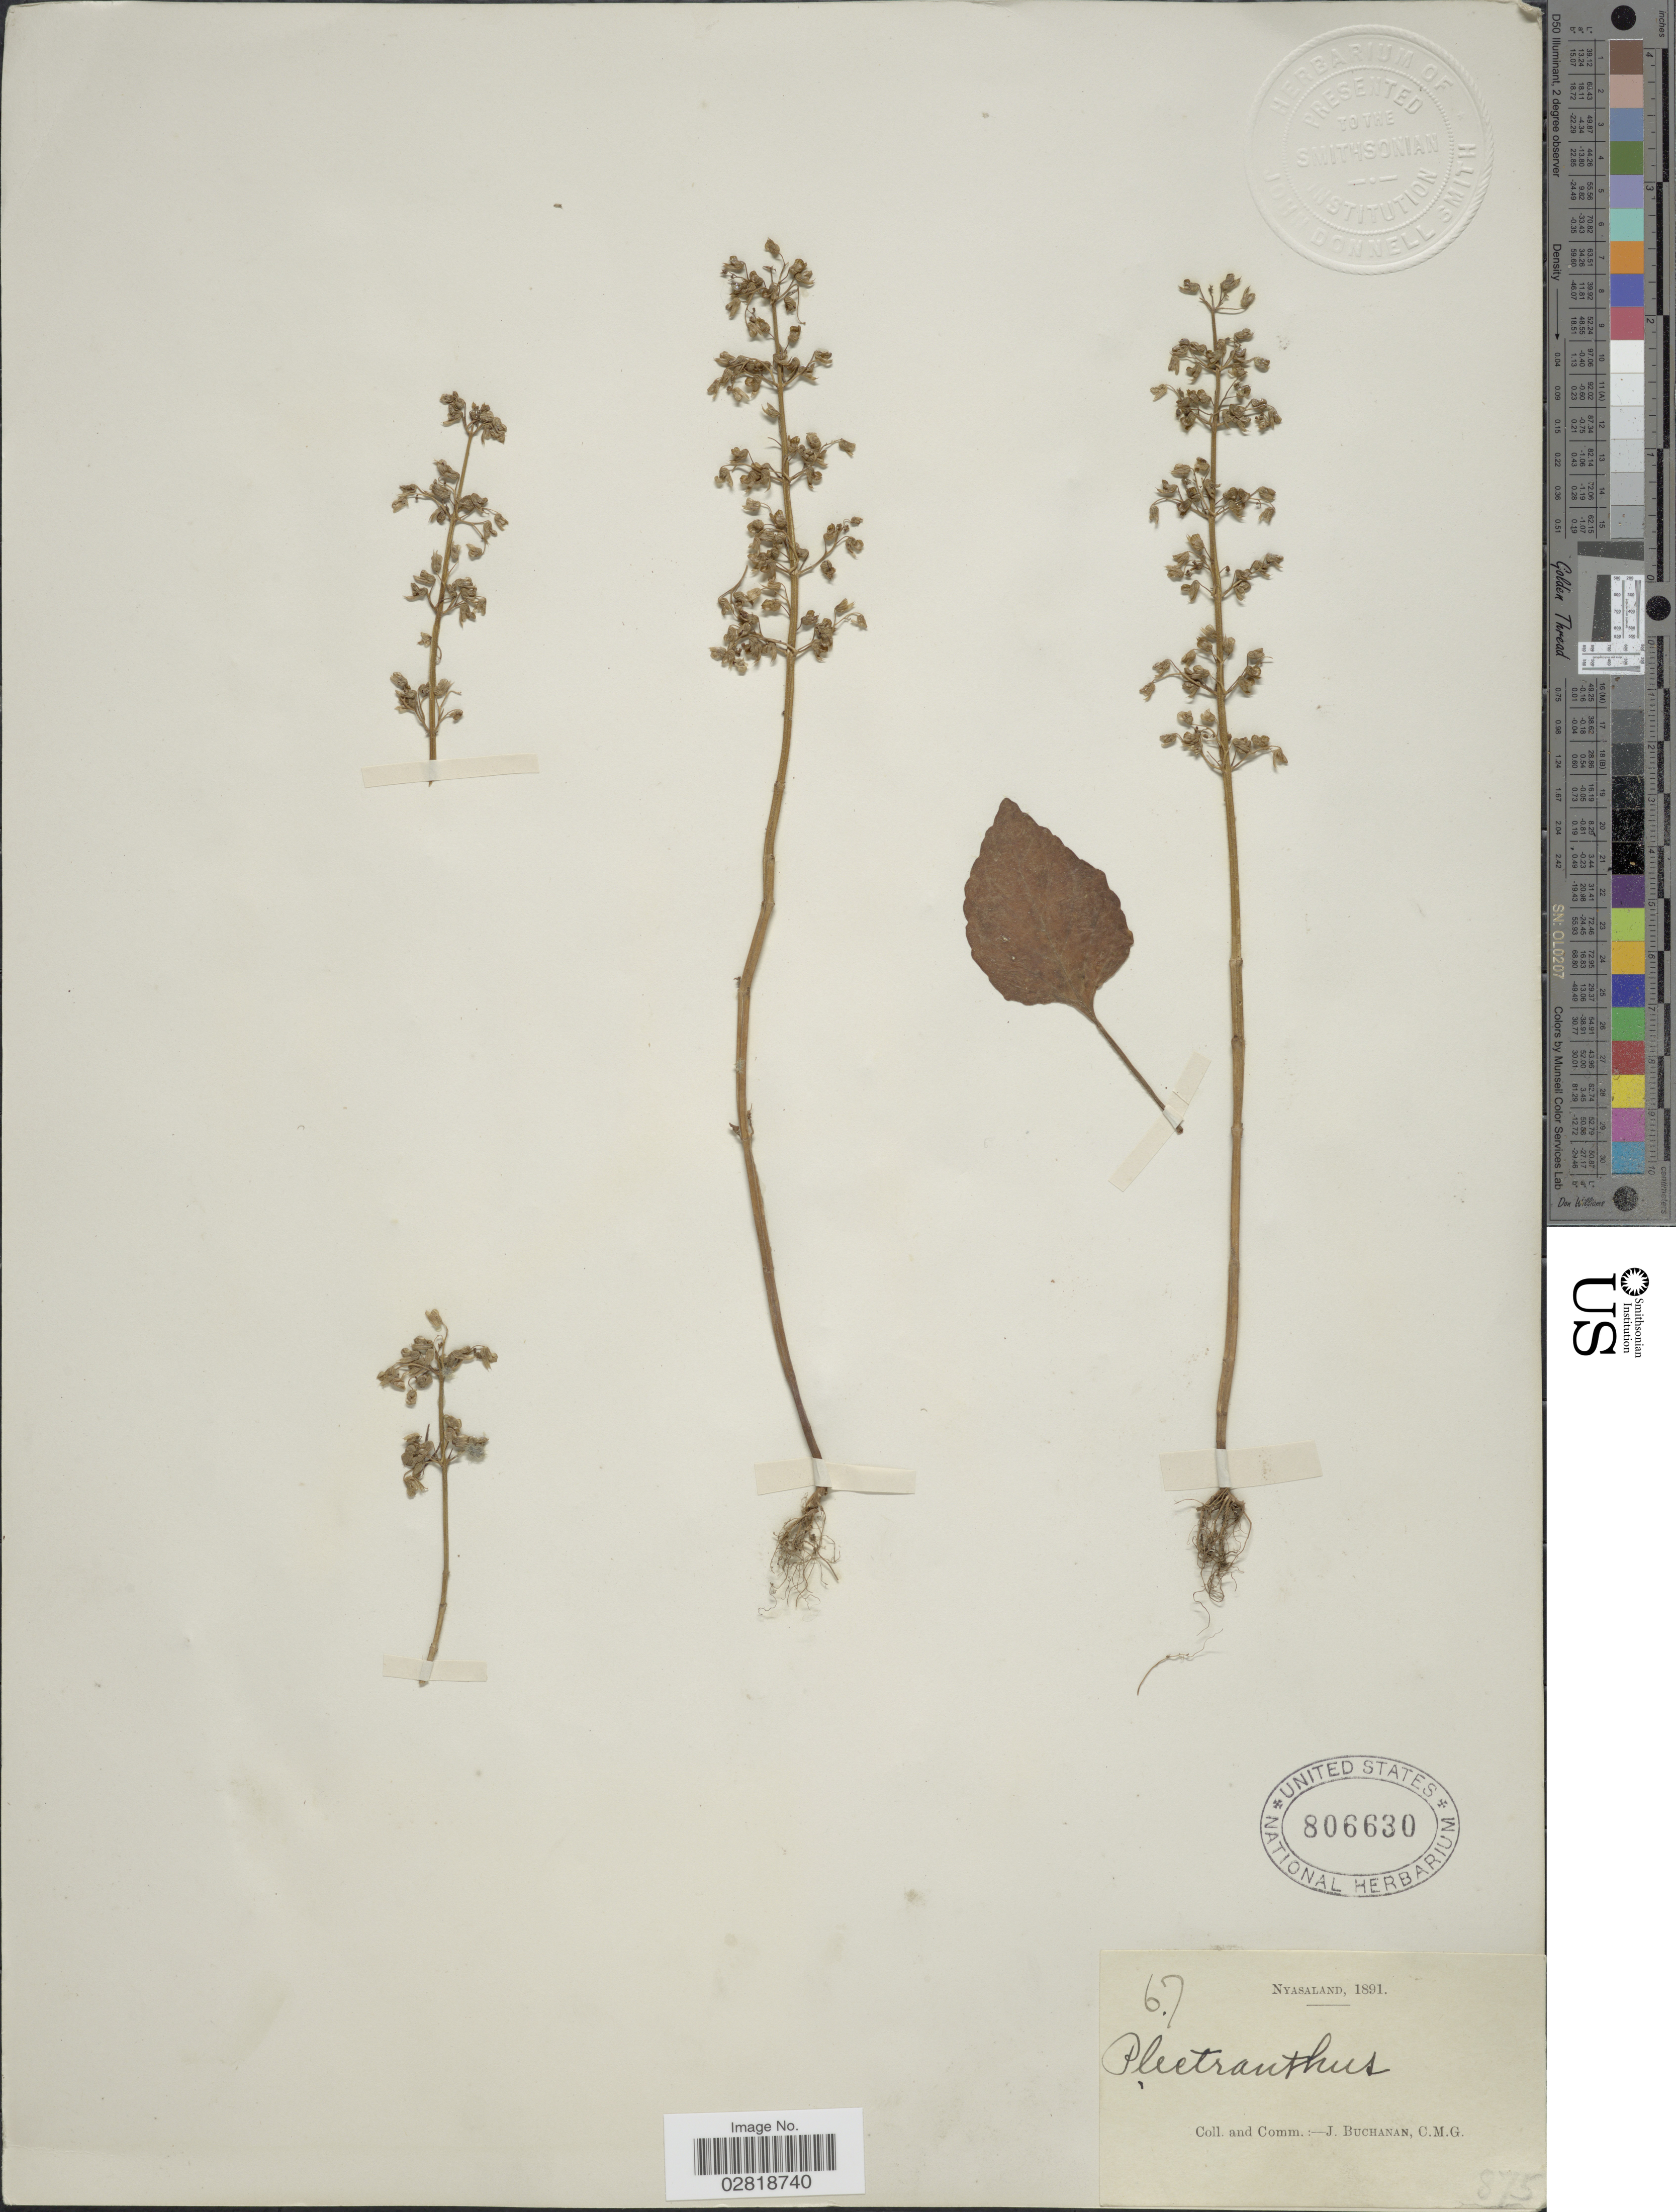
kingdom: Plantae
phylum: Tracheophyta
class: Magnoliopsida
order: Lamiales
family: Lamiaceae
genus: Plectranthus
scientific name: Plectranthus sp.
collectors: J. Buchanan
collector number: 67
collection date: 1891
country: Malawi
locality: Nyasaland.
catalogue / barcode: US 806630